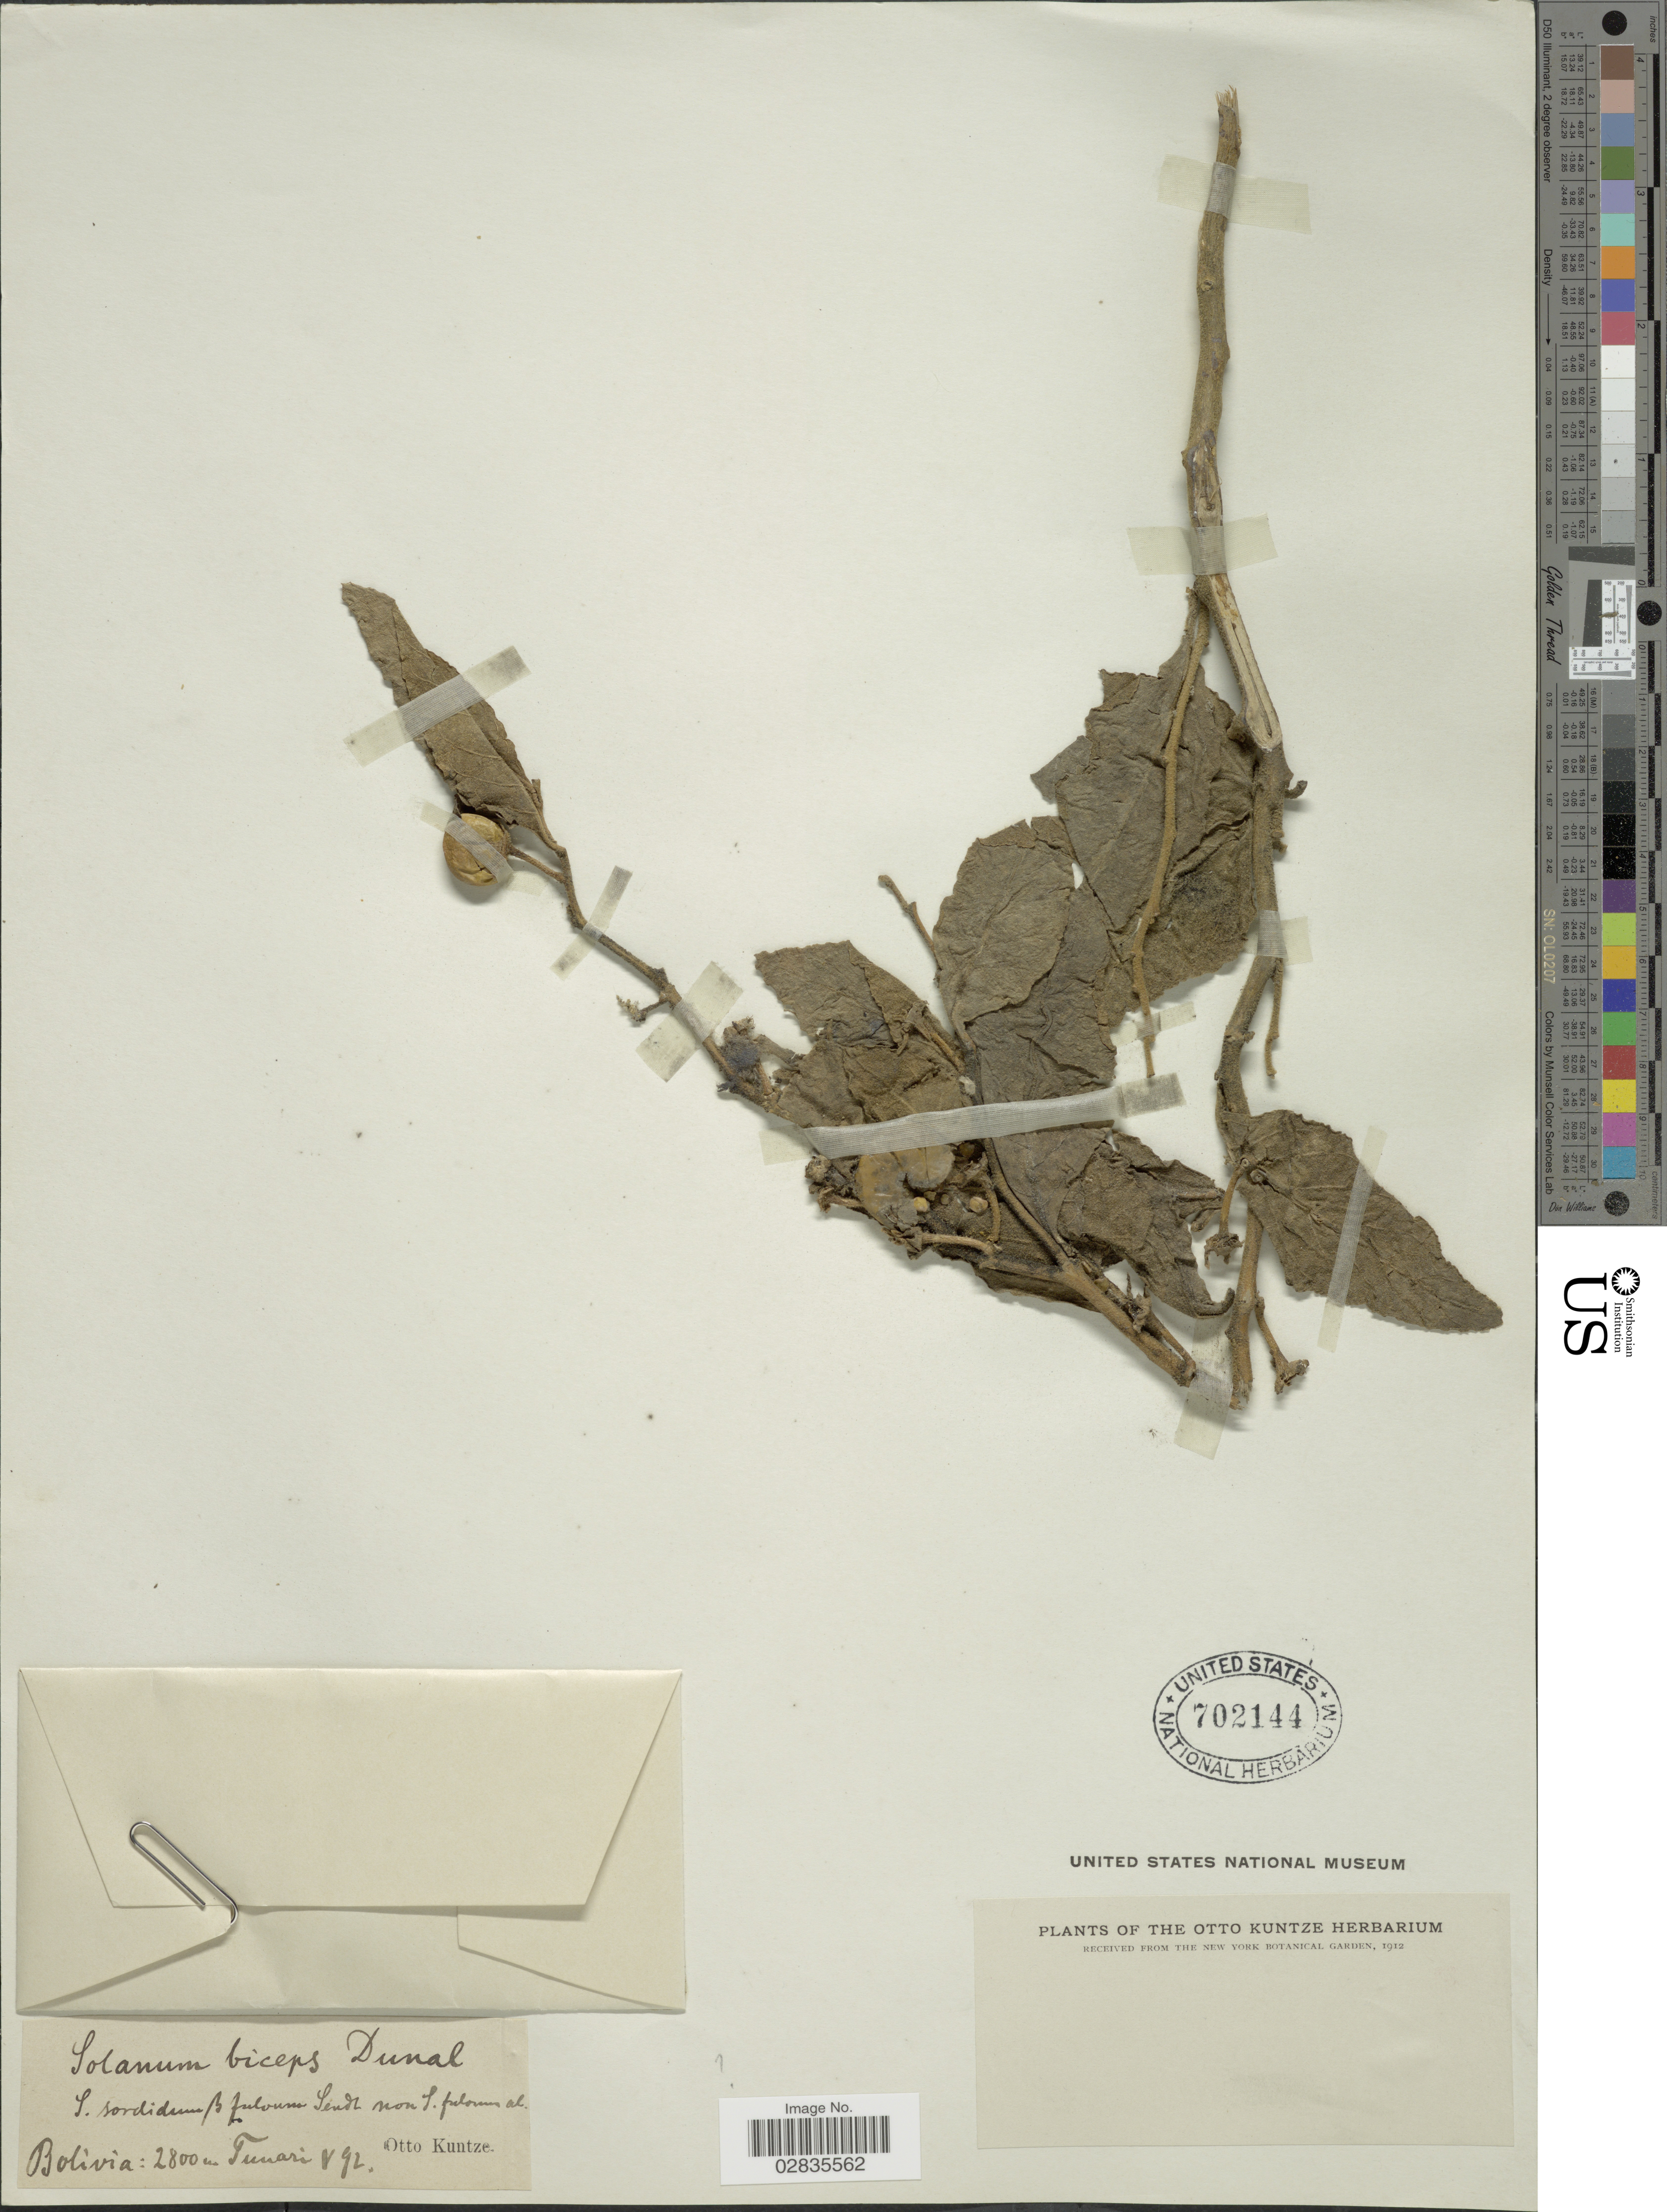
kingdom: Plantae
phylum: Tracheophyta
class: Magnoliopsida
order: Solanales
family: Solanaceae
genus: Solanum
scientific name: Solanum biceps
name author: Dunal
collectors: C.E.O. Kuntze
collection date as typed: Transcribed d/m/y: /5/92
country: Bolivia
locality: Tunari.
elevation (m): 2800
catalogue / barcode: US 702144